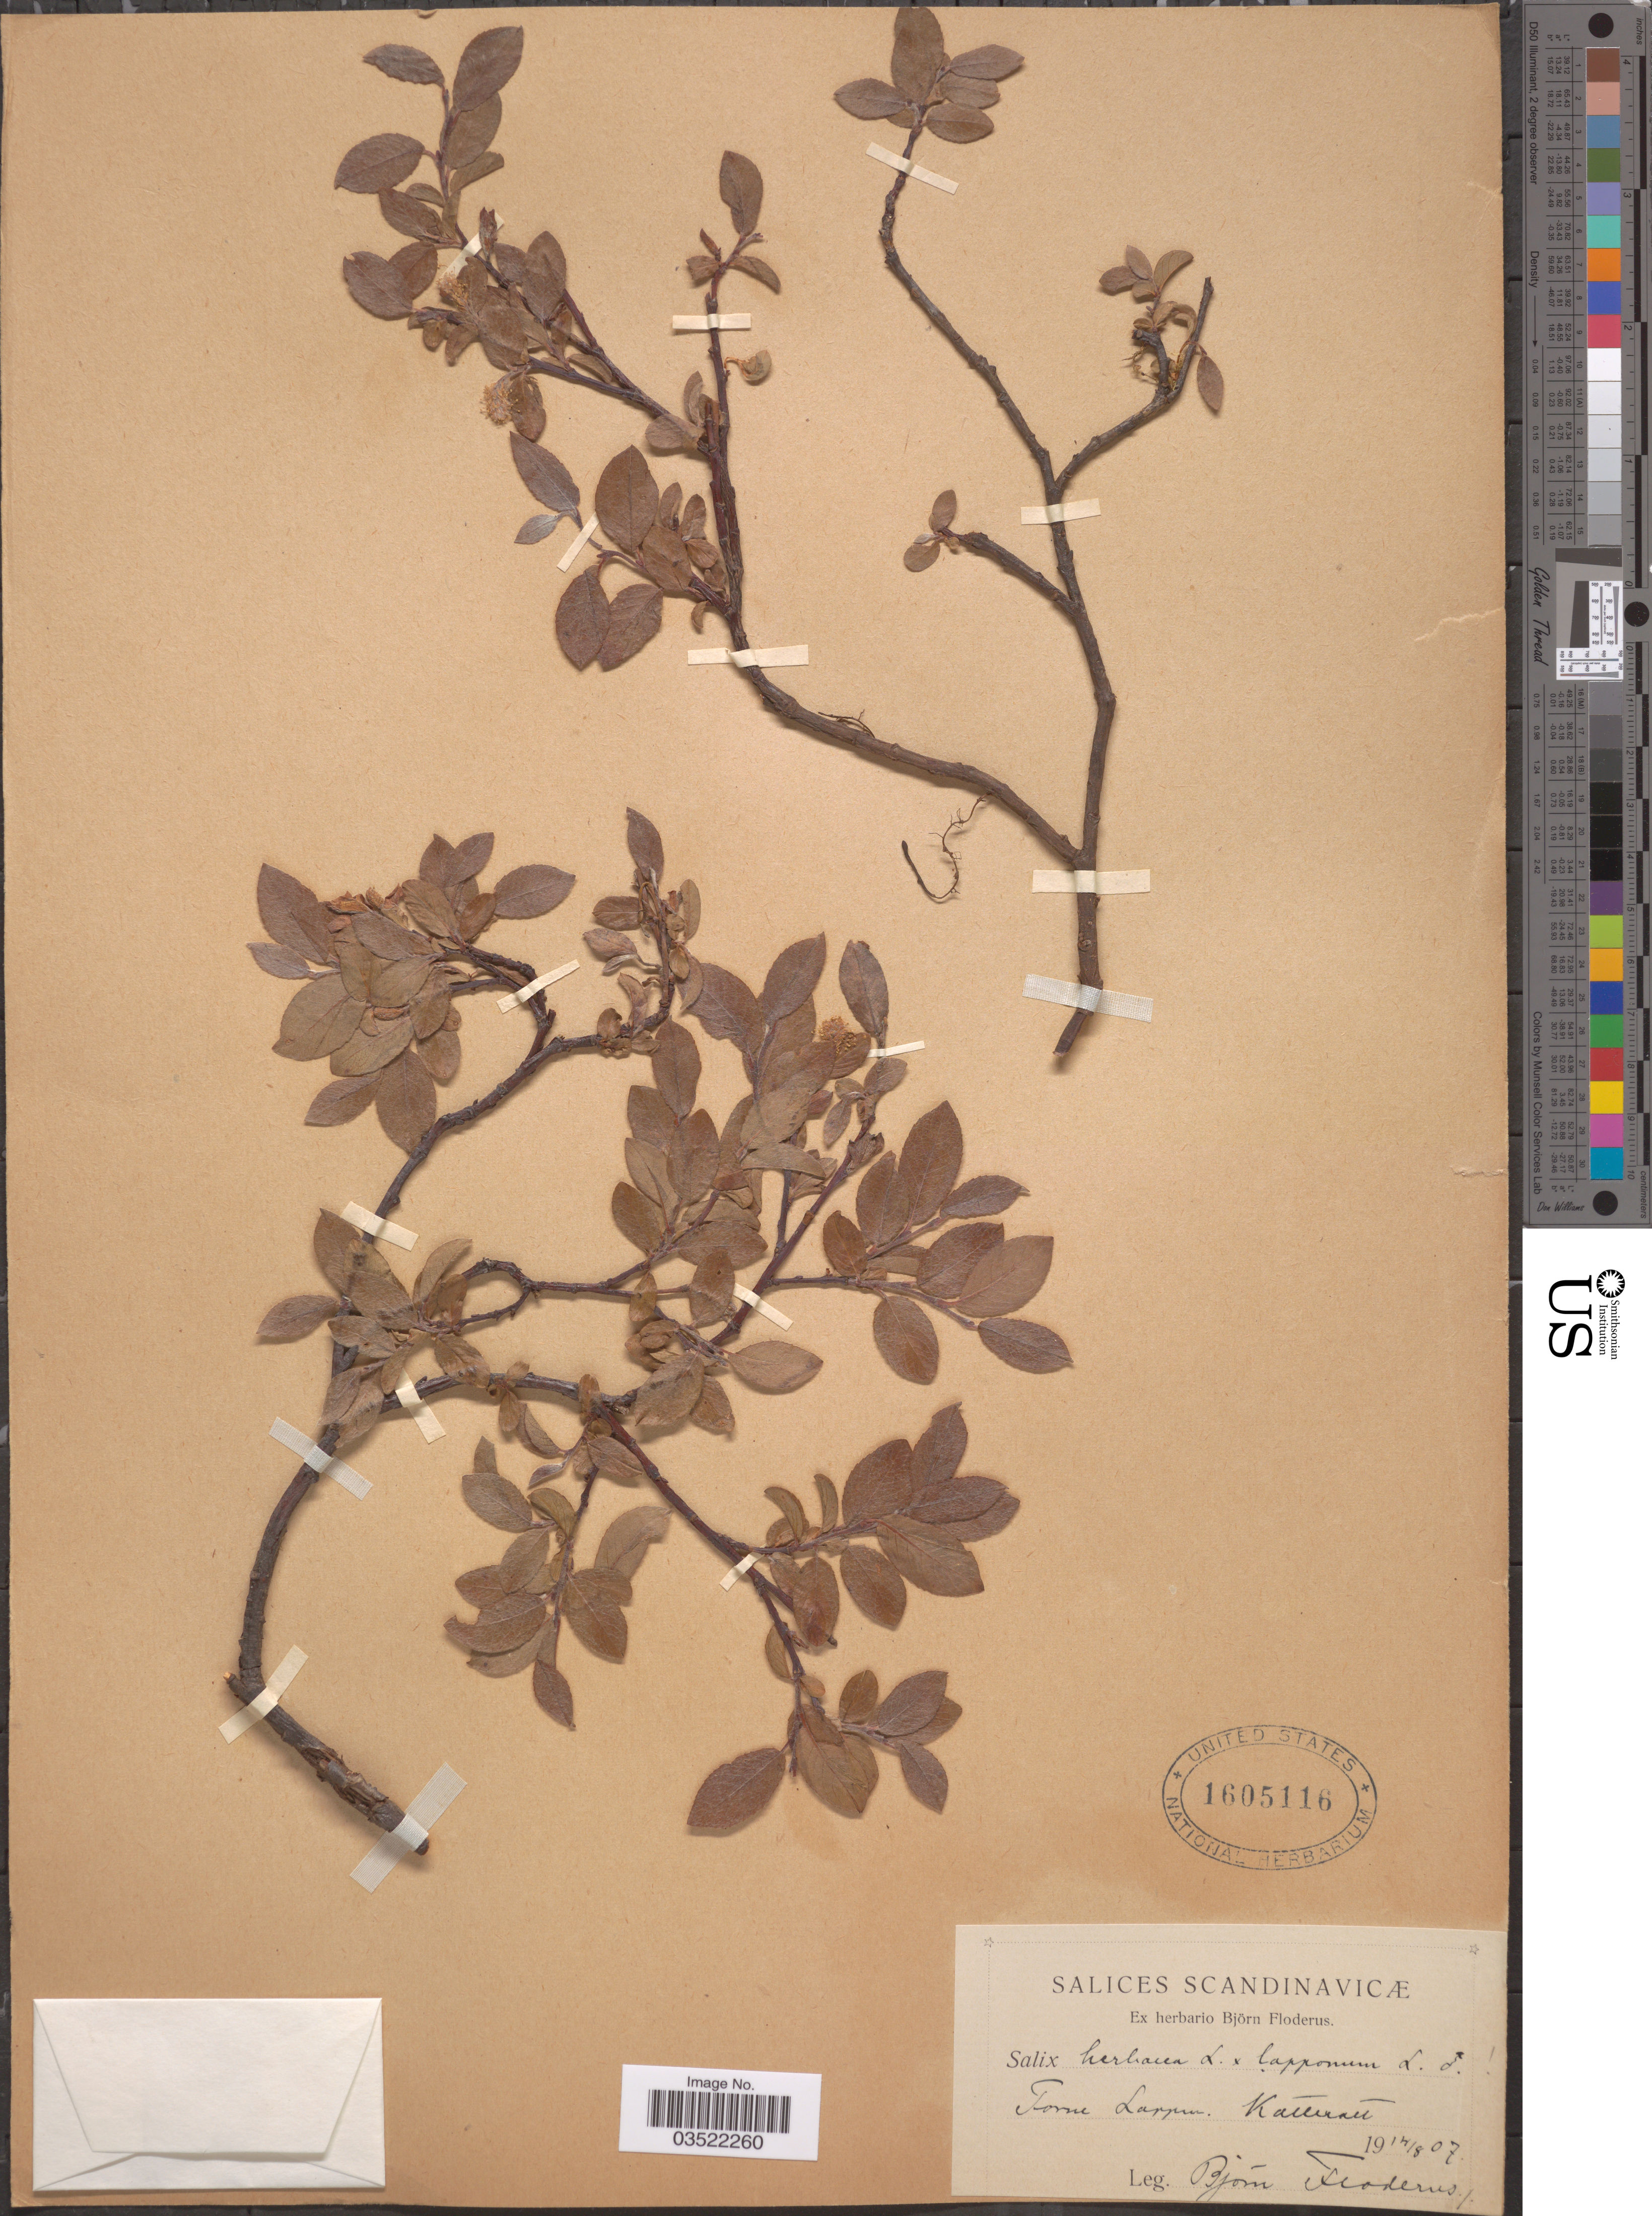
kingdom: Plantae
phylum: Tracheophyta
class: Magnoliopsida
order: Malpighiales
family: Salicaceae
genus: Salix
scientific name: Salix herbacea x S. lapponum L.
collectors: B. G. O. Floderus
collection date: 1907-08-14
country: Norway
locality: Scandinavicæ. Torne Lappm. Katterat.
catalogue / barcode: US 1605116